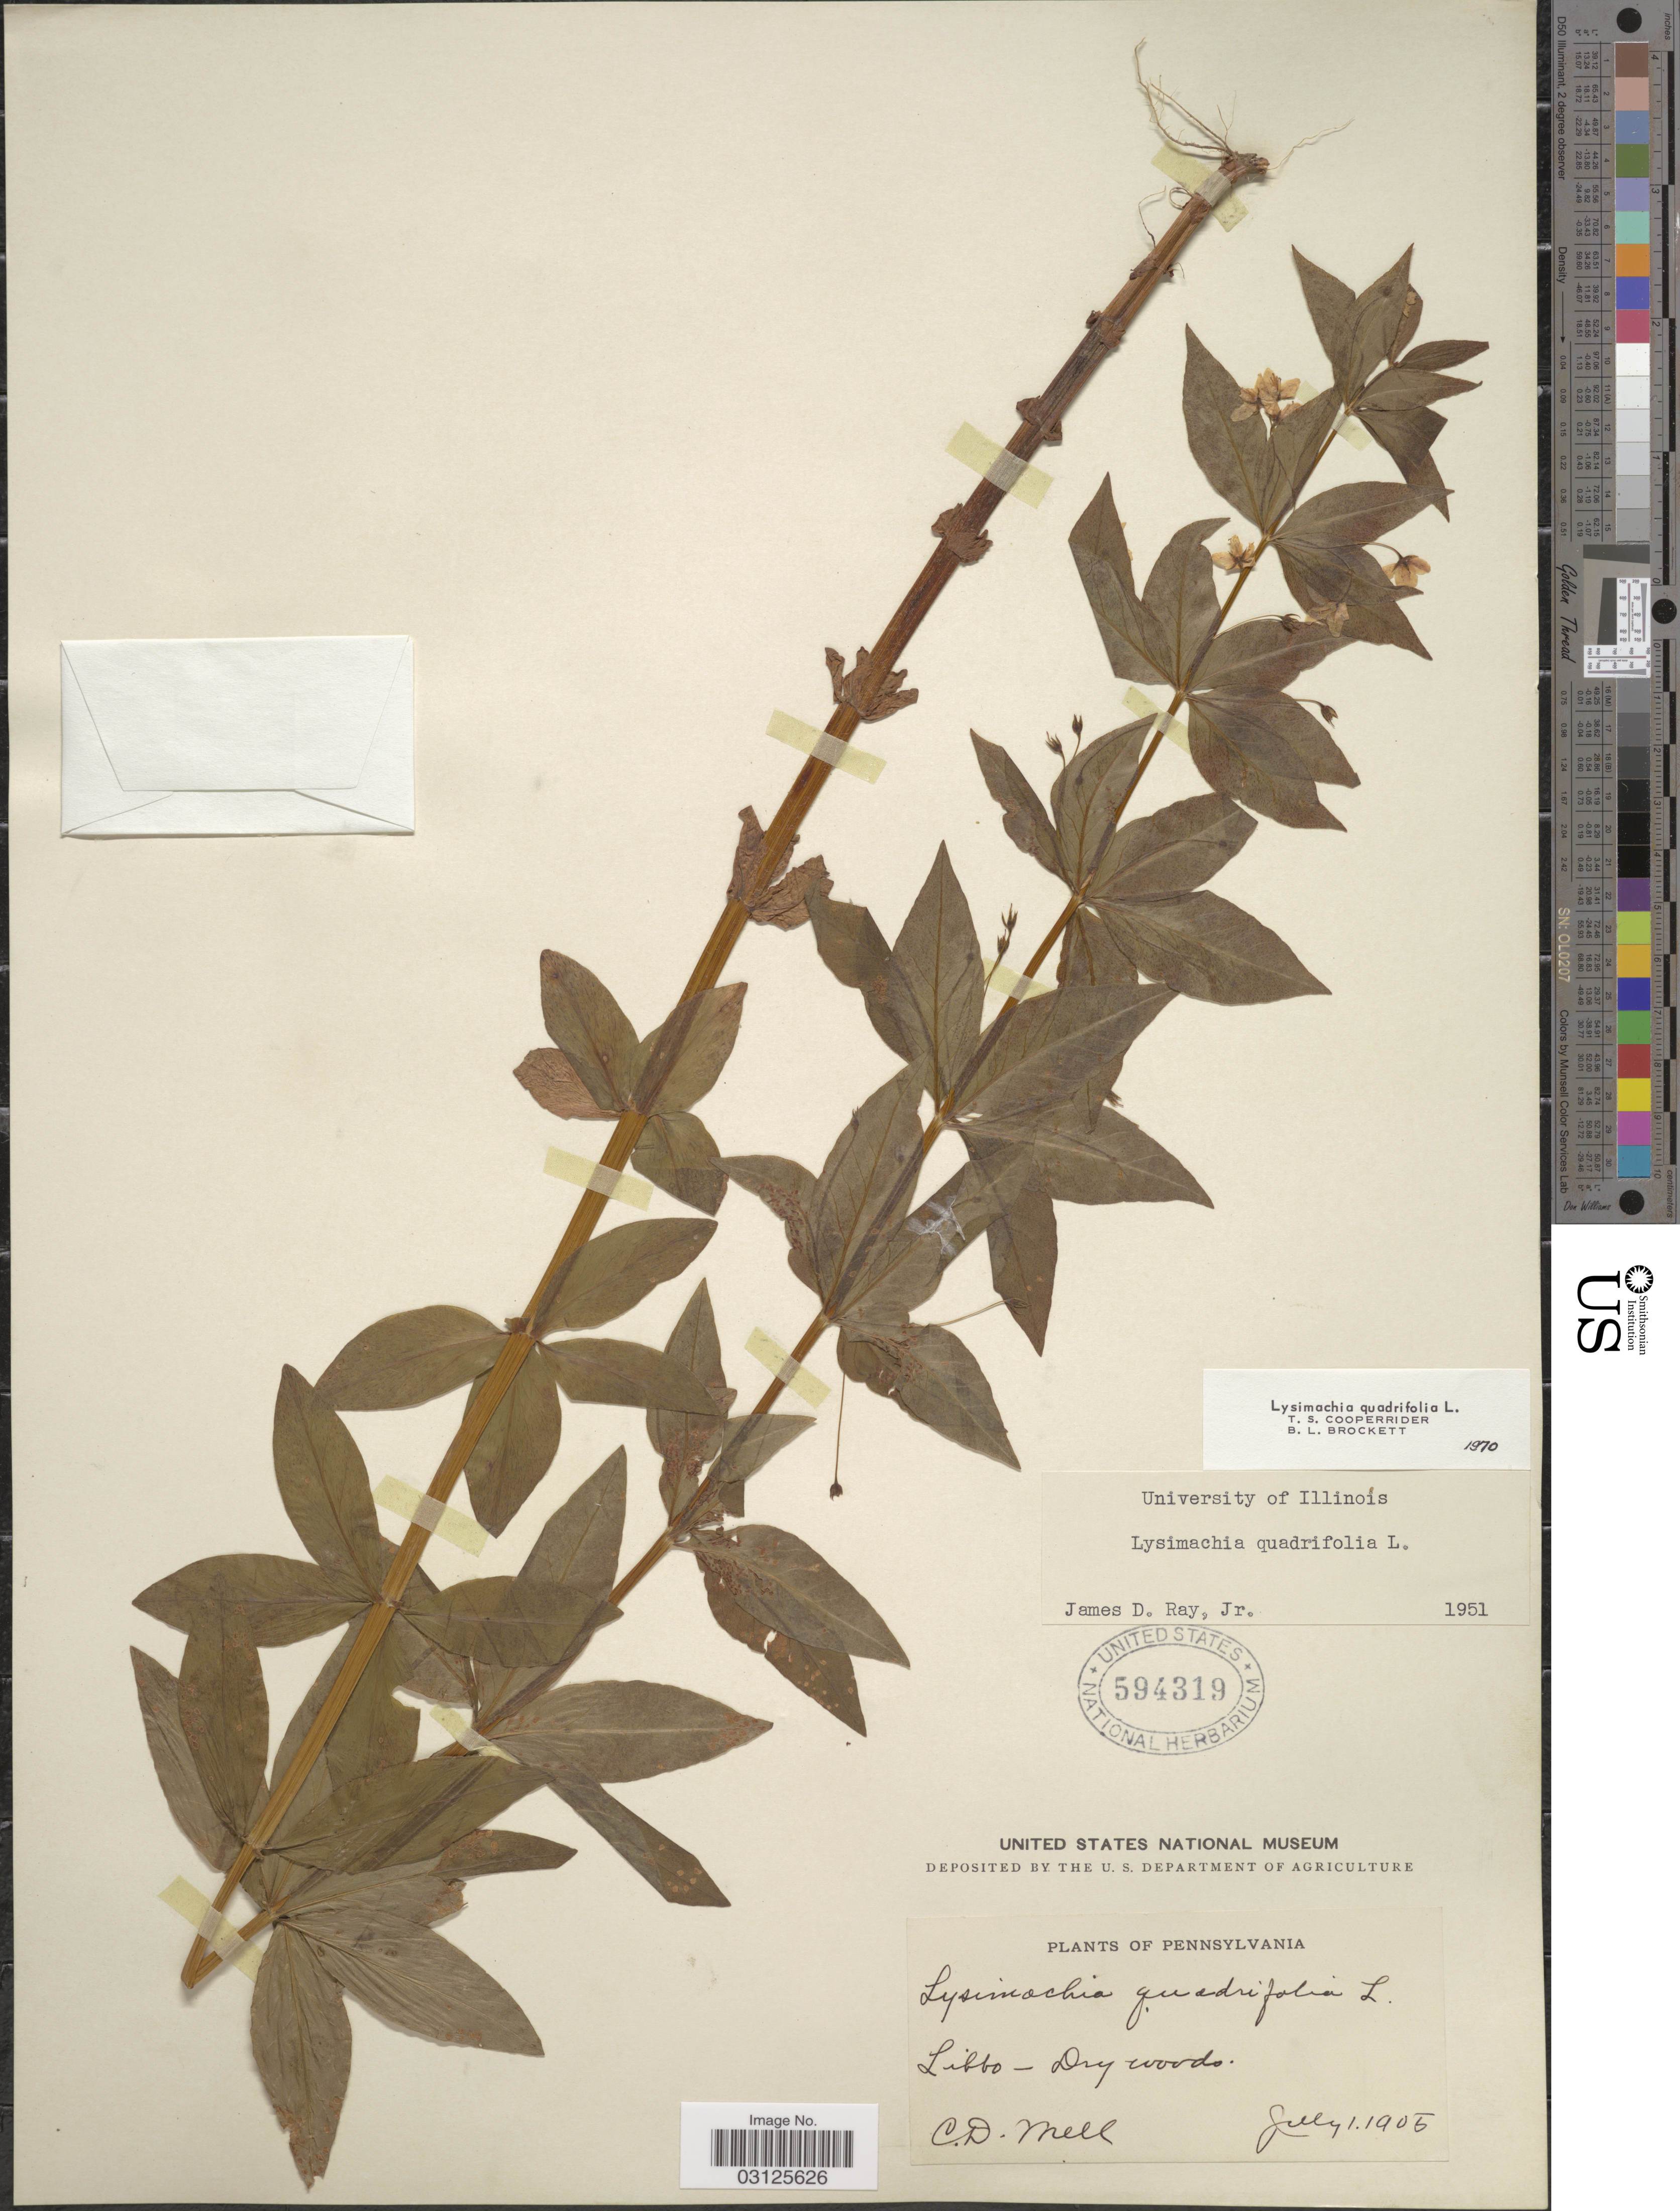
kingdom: Plantae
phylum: Tracheophyta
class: Magnoliopsida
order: Ericales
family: Primulaceae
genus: Lysimachia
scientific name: Lysimachia quadrifolia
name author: L.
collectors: C. D. Mell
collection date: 1905-07-01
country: United States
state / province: Pennsylvania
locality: Libbo.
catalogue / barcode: US 594319